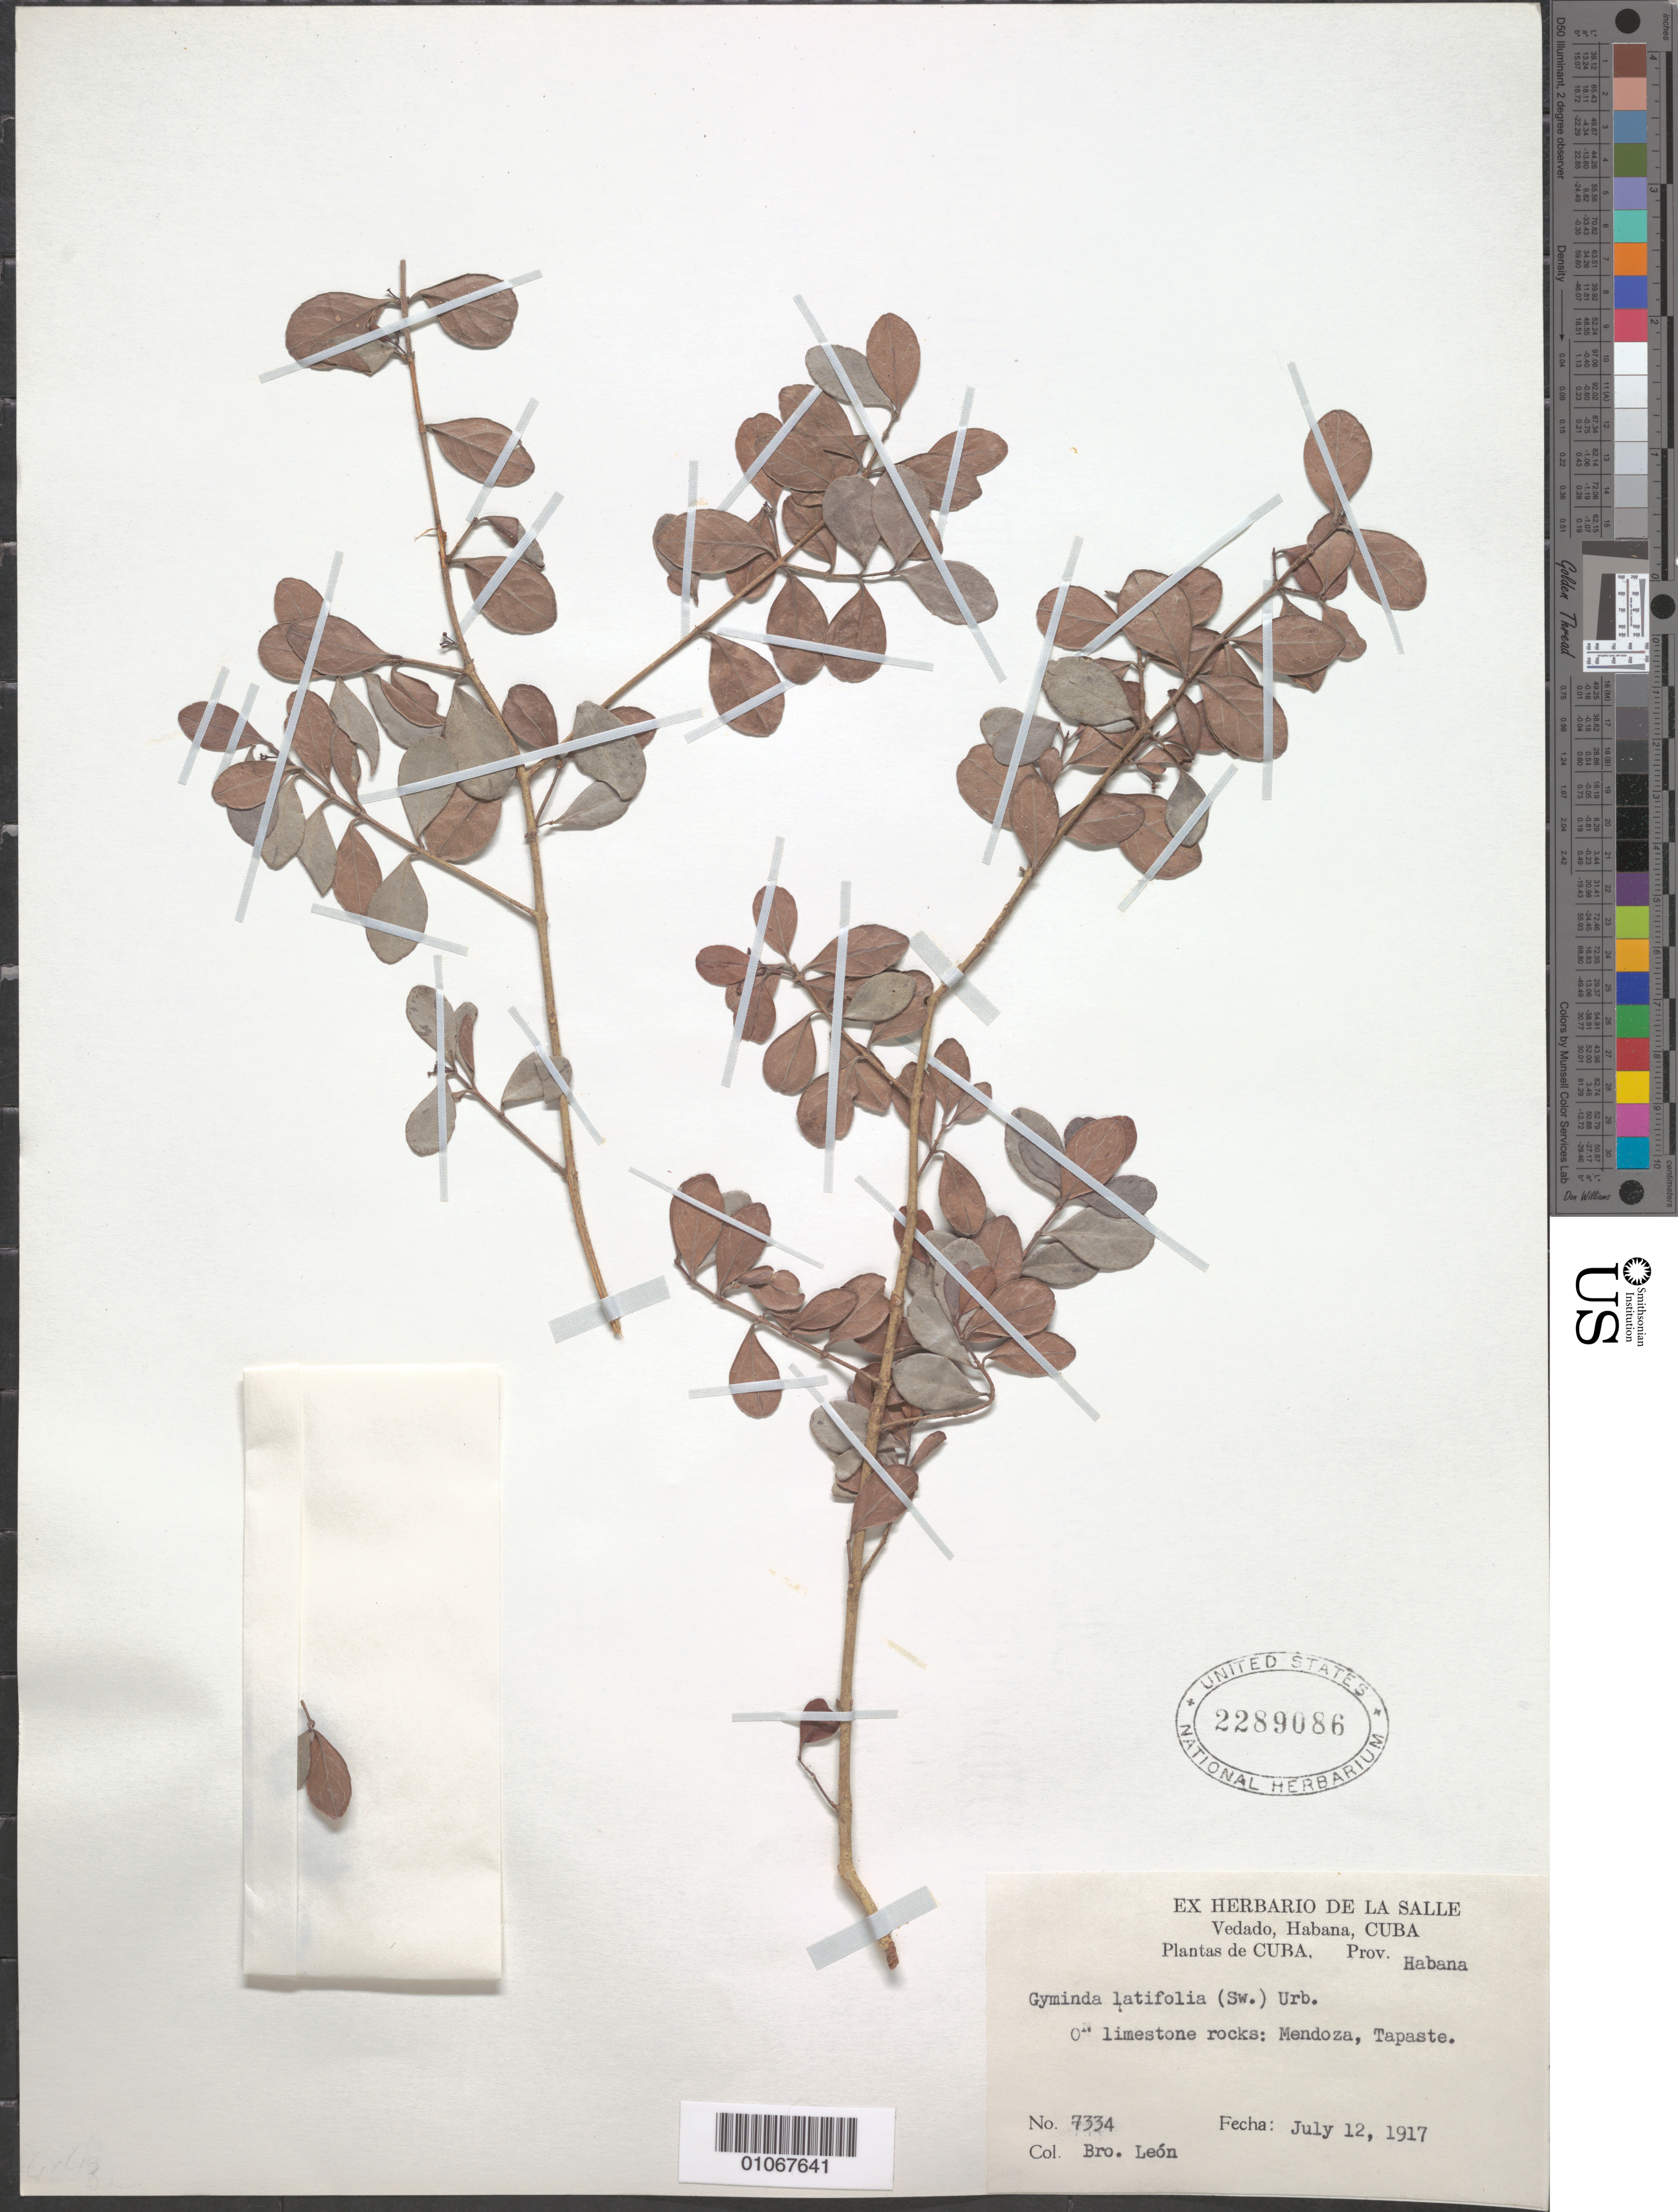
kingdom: Plantae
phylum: Tracheophyta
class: Magnoliopsida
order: Celastrales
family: Celastraceae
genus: Gyminda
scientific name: Gyminda latifolia subsp. latifolia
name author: (Sw.) Urb.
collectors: Bro. León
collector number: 7334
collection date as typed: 12 Jul 1917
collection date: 1917-07-12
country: Cuba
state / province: La Habana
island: Cuba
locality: On limestone rocks, Mendoza, Tapaste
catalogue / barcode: US 2289086